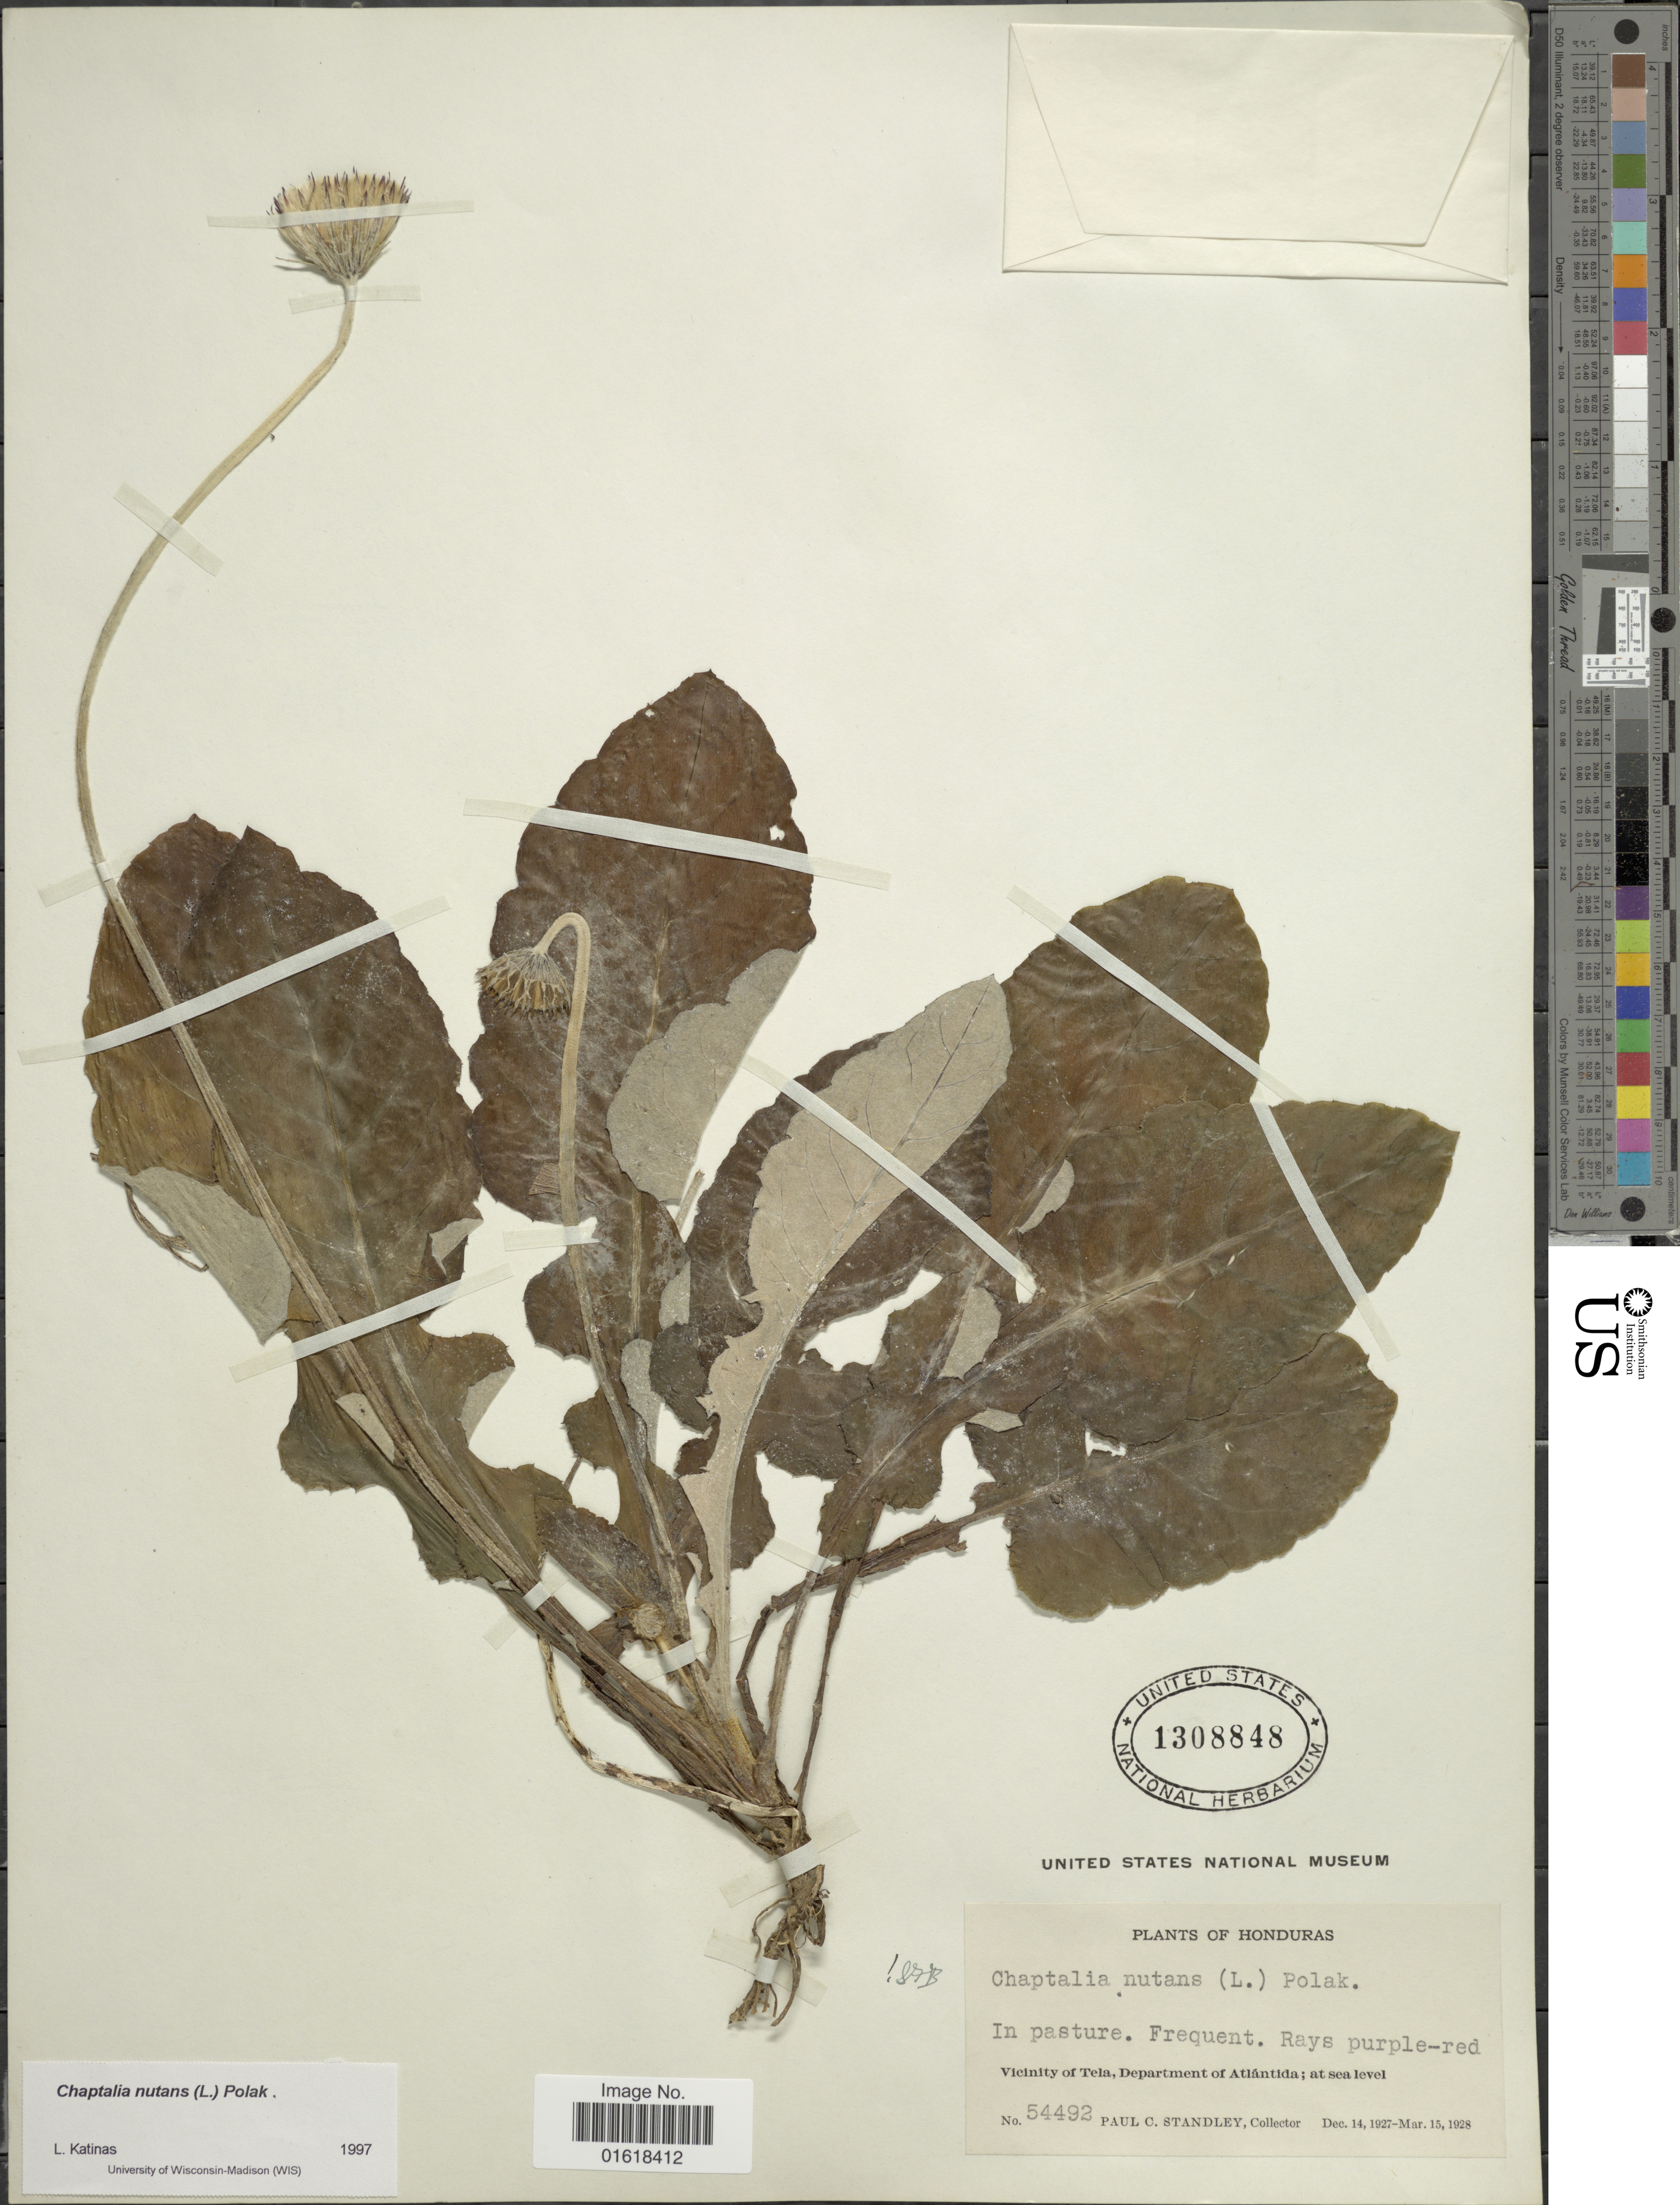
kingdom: Plantae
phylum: Tracheophyta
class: Magnoliopsida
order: Asterales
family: Asteraceae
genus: Chaptalia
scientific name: Chaptalia nutans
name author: (L.) Pol.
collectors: P. C. Standley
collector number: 54492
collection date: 1927-12-14/1928-03-15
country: Honduras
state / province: Atlántida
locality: Vicinity of Tela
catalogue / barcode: US 1308848